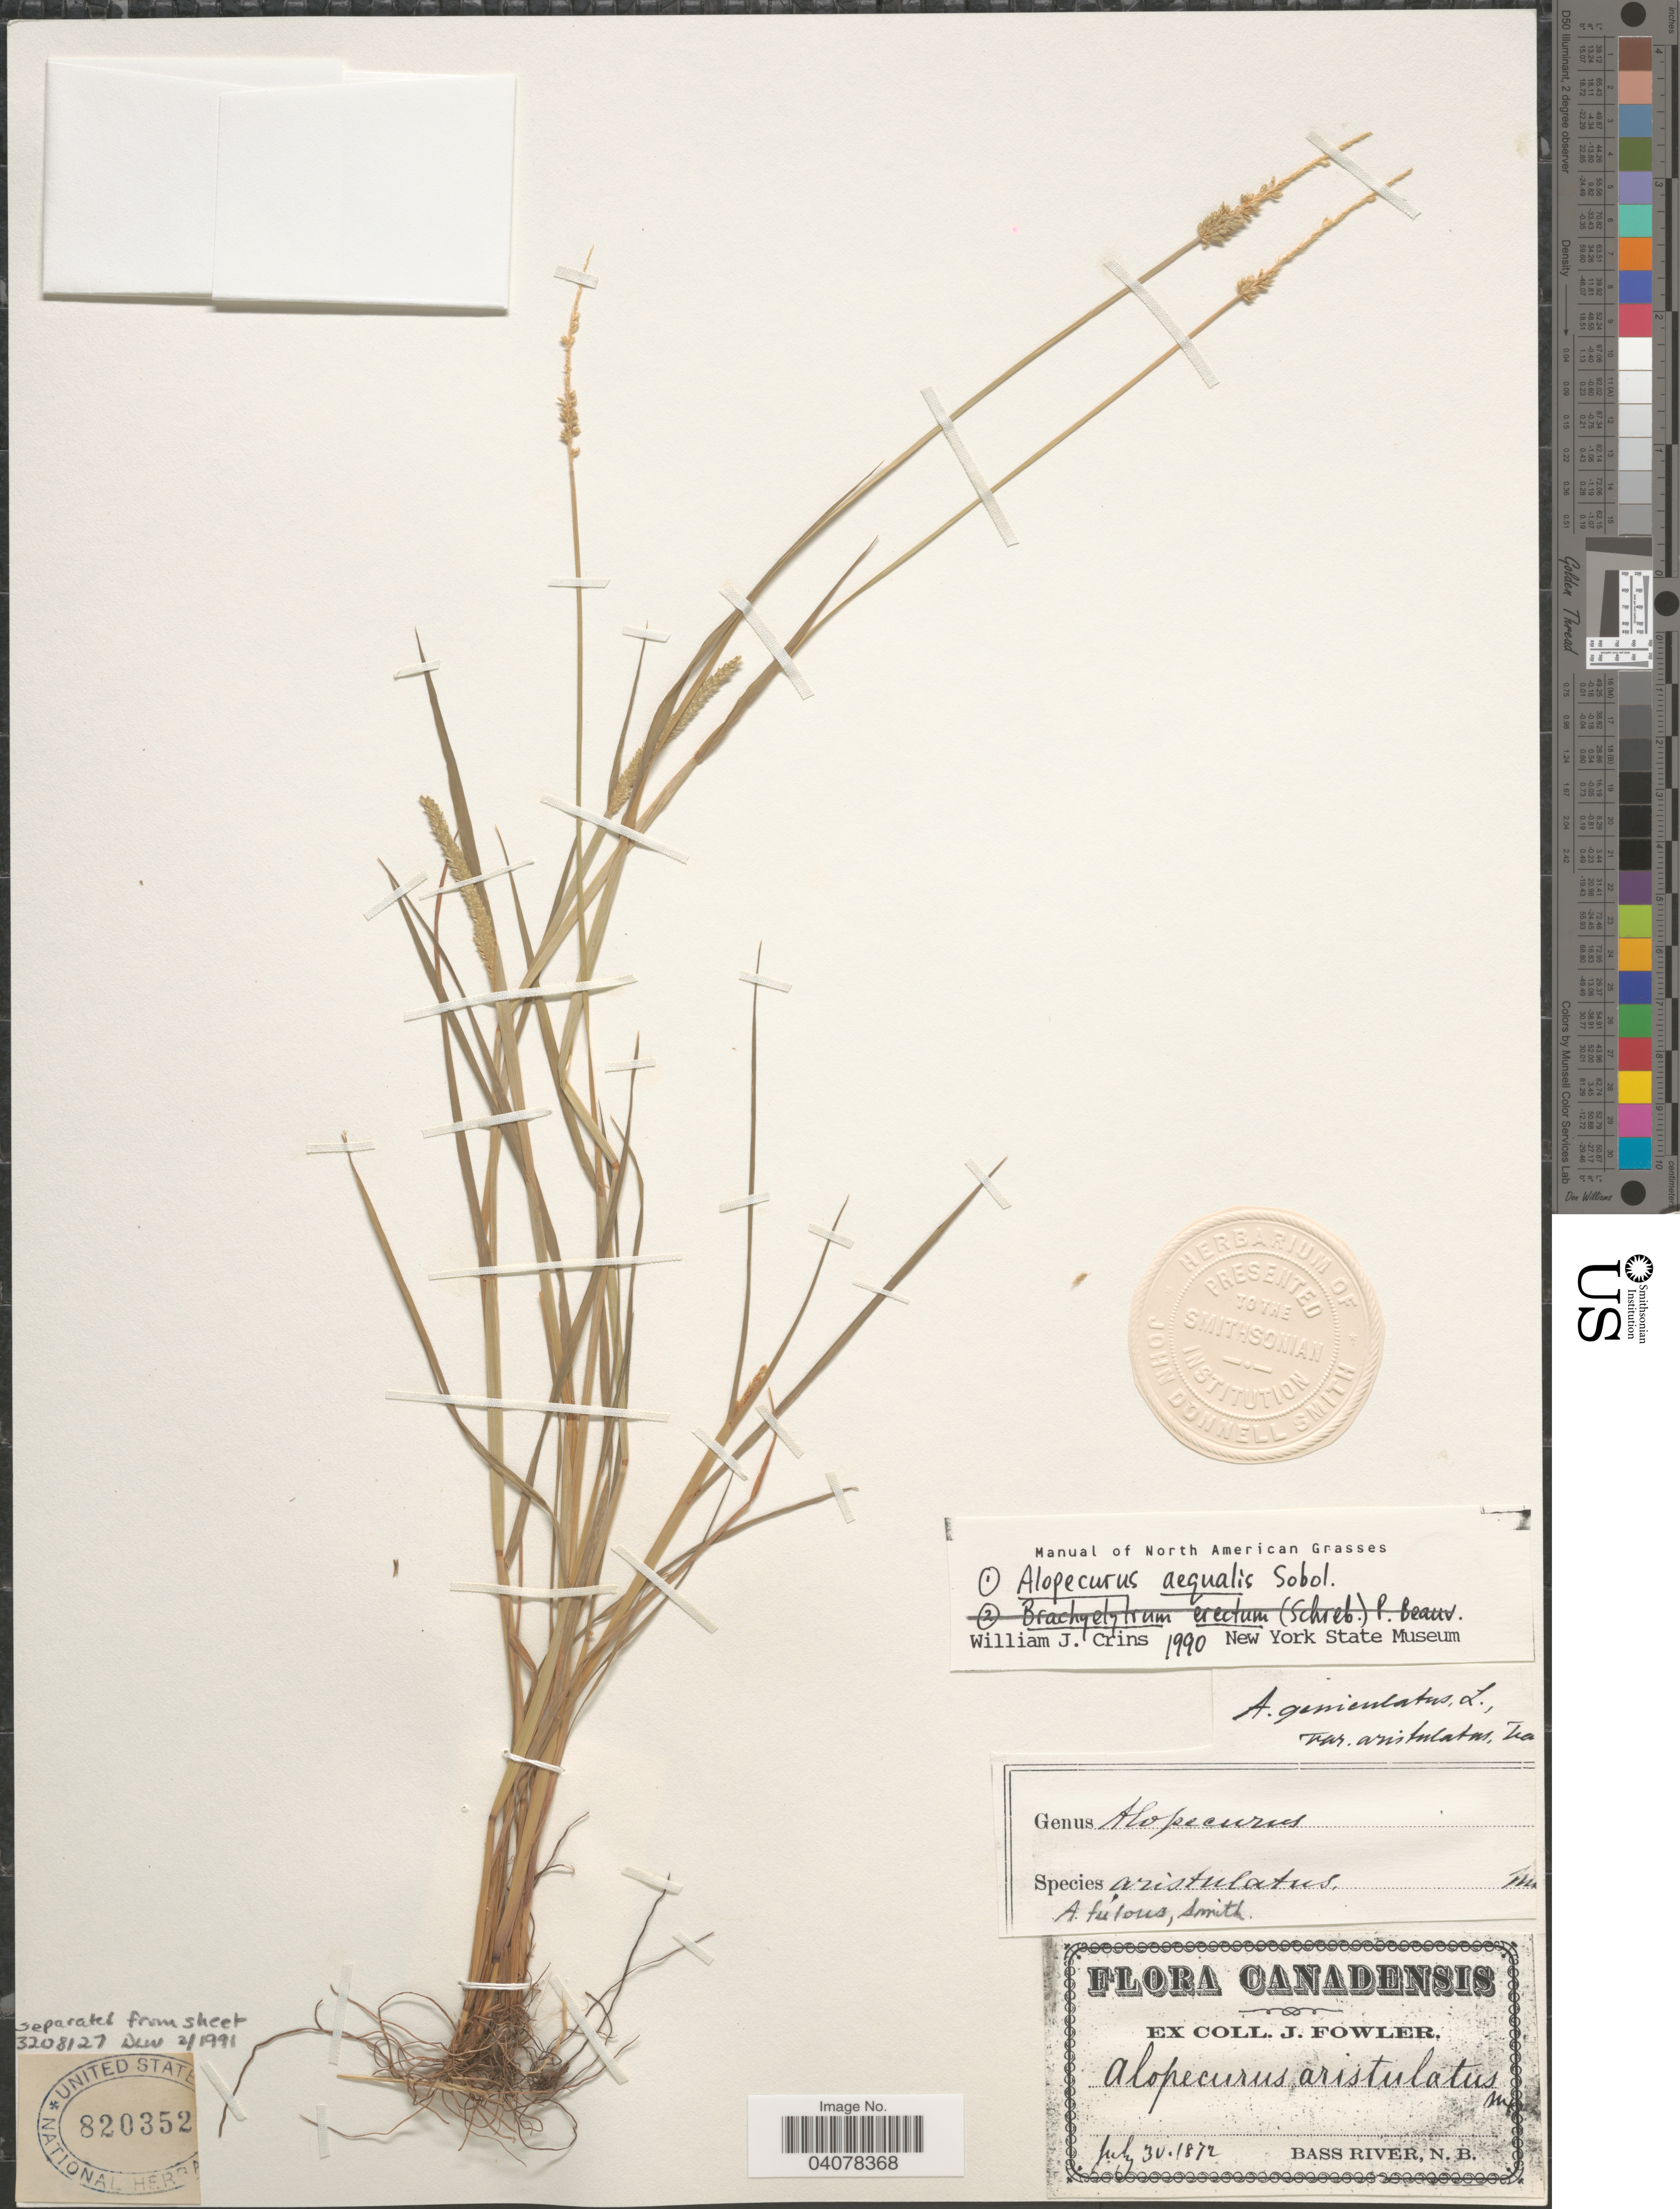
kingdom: Plantae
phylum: Tracheophyta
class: Liliopsida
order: Poales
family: Poaceae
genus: Alopecurus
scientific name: Alopecurus aequalis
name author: Sobol.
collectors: J. Fowler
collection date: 1872-07-30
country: Canada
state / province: New Brunswick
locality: Bass River.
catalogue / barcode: US 820352